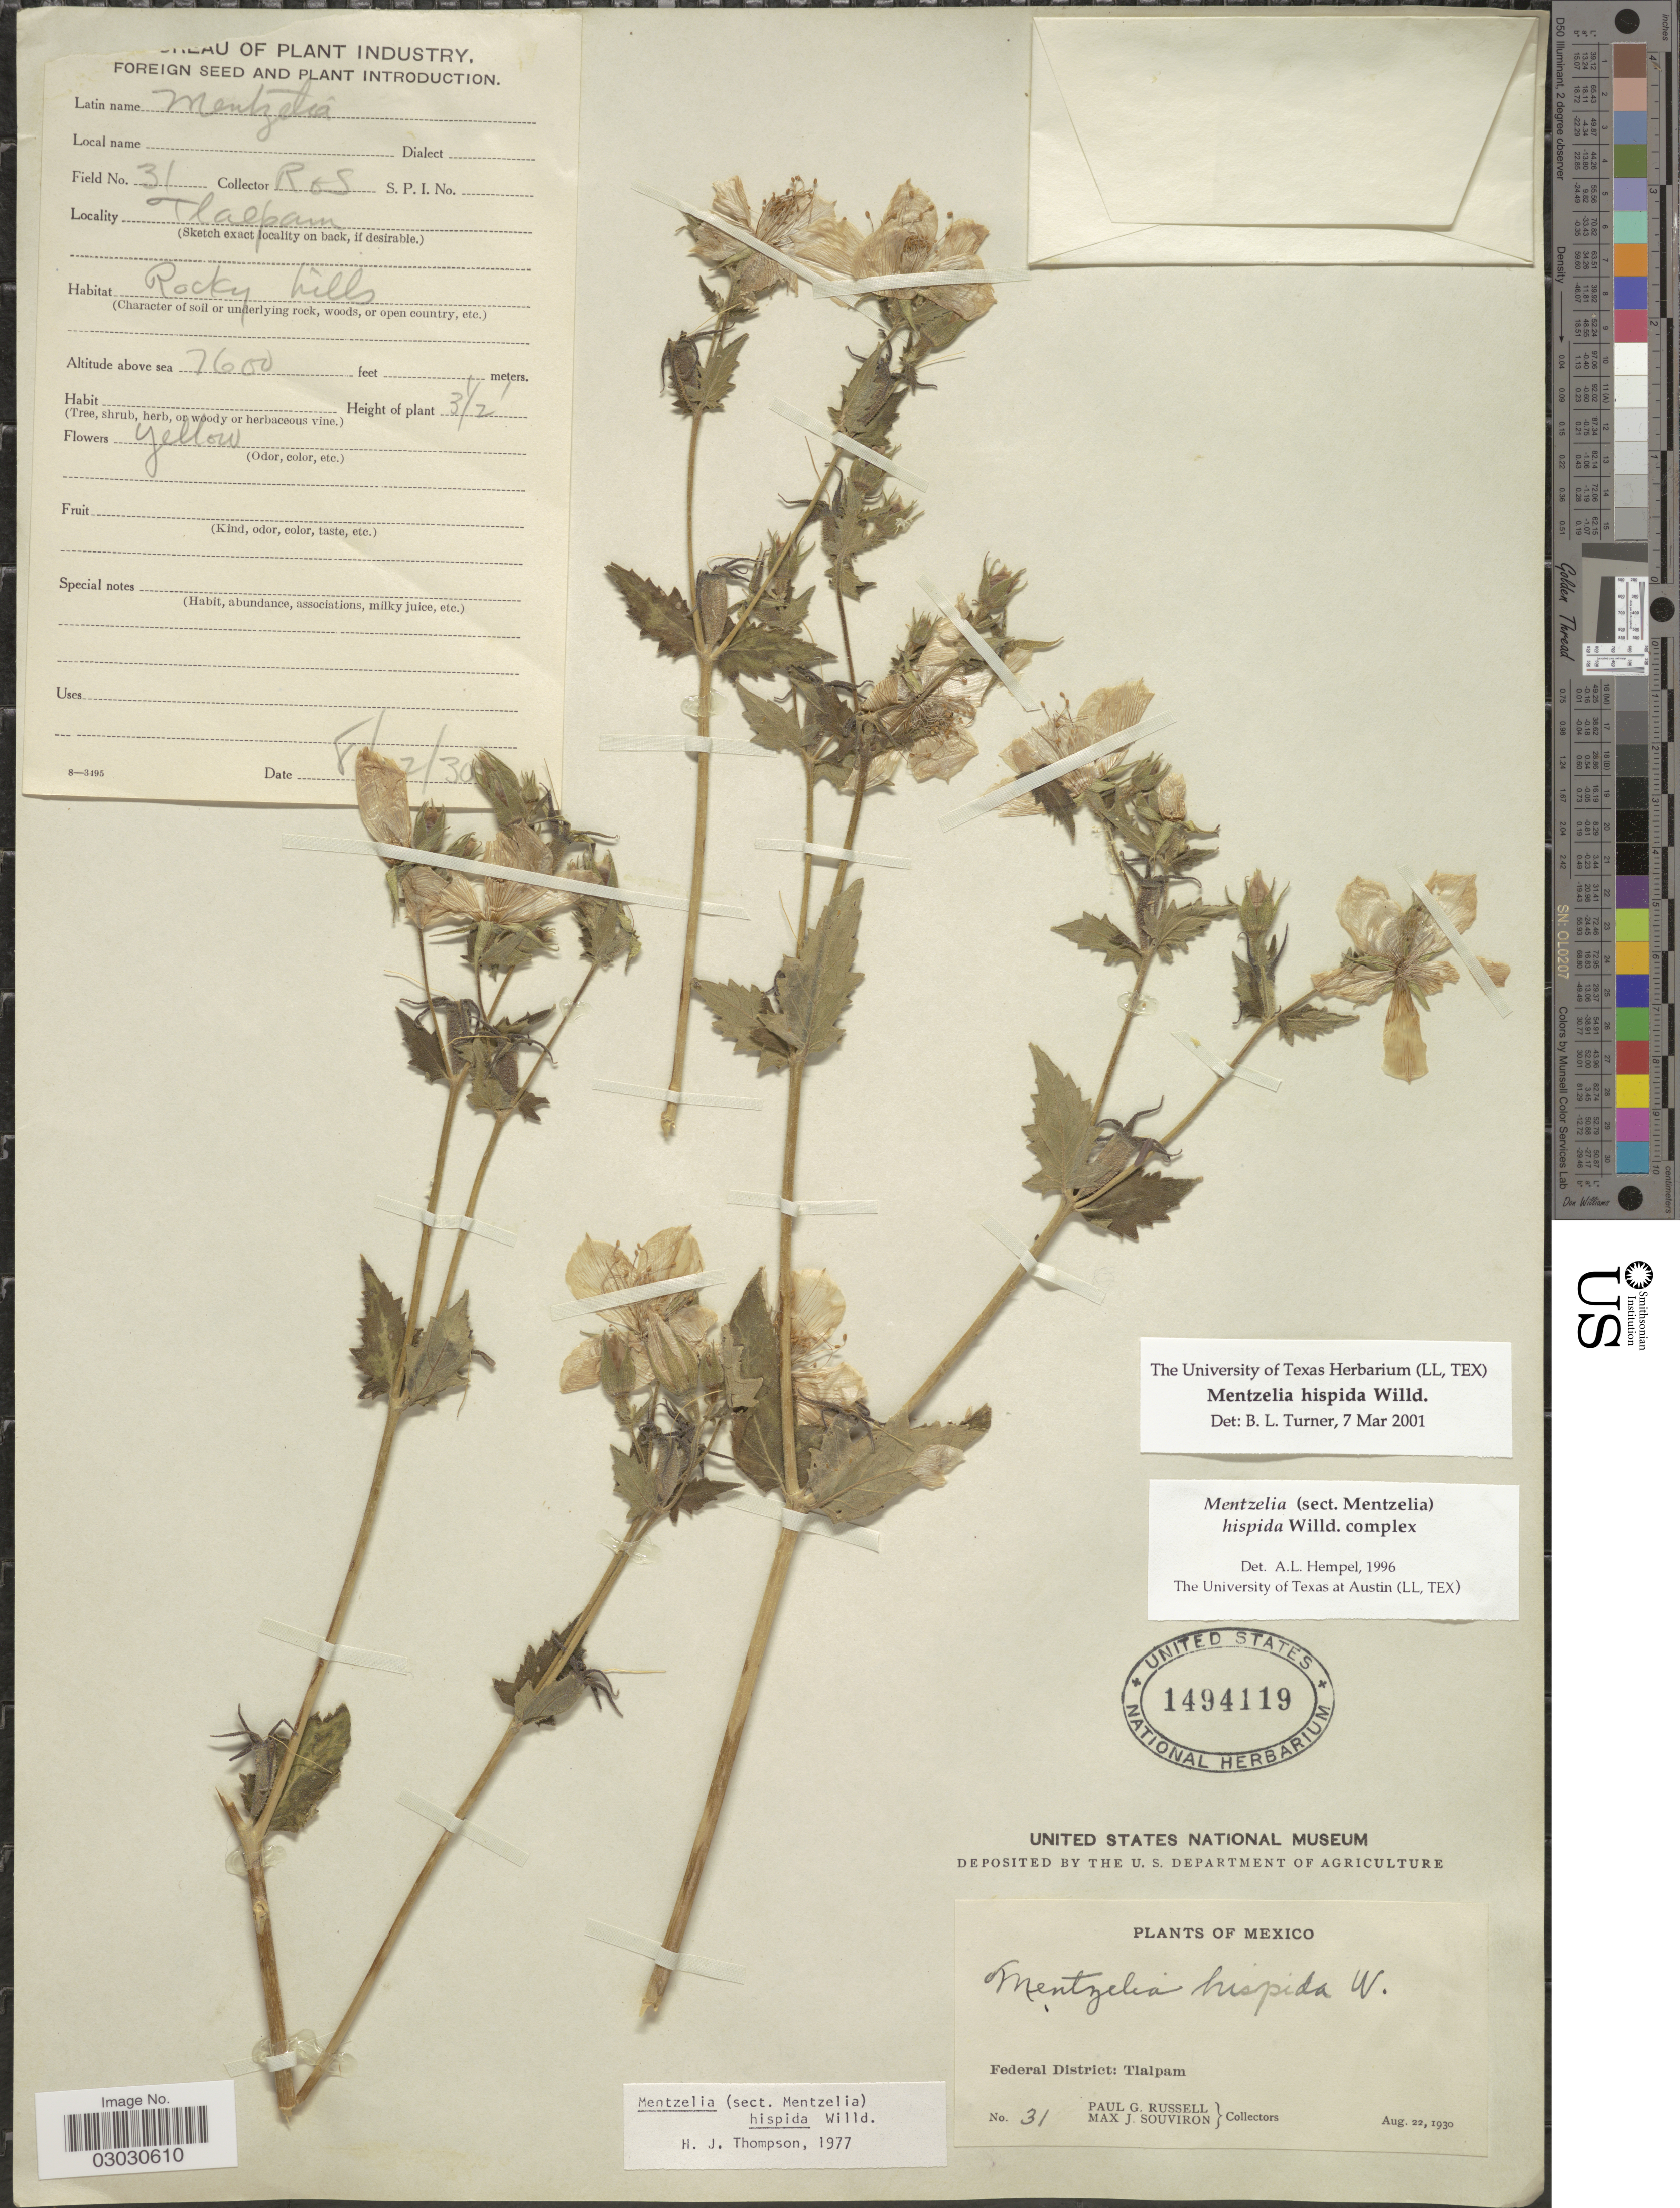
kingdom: Plantae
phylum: Tracheophyta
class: Magnoliopsida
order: Cornales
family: Loasaceae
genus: Mentzelia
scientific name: Mentzelia hispida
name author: Willd.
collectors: P. G. Russell & M. J. Souviron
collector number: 31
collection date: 1930-08-22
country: Mexico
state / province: Distrito Federal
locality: Federal District: Tlalpam.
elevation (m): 2316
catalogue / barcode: US 1494119